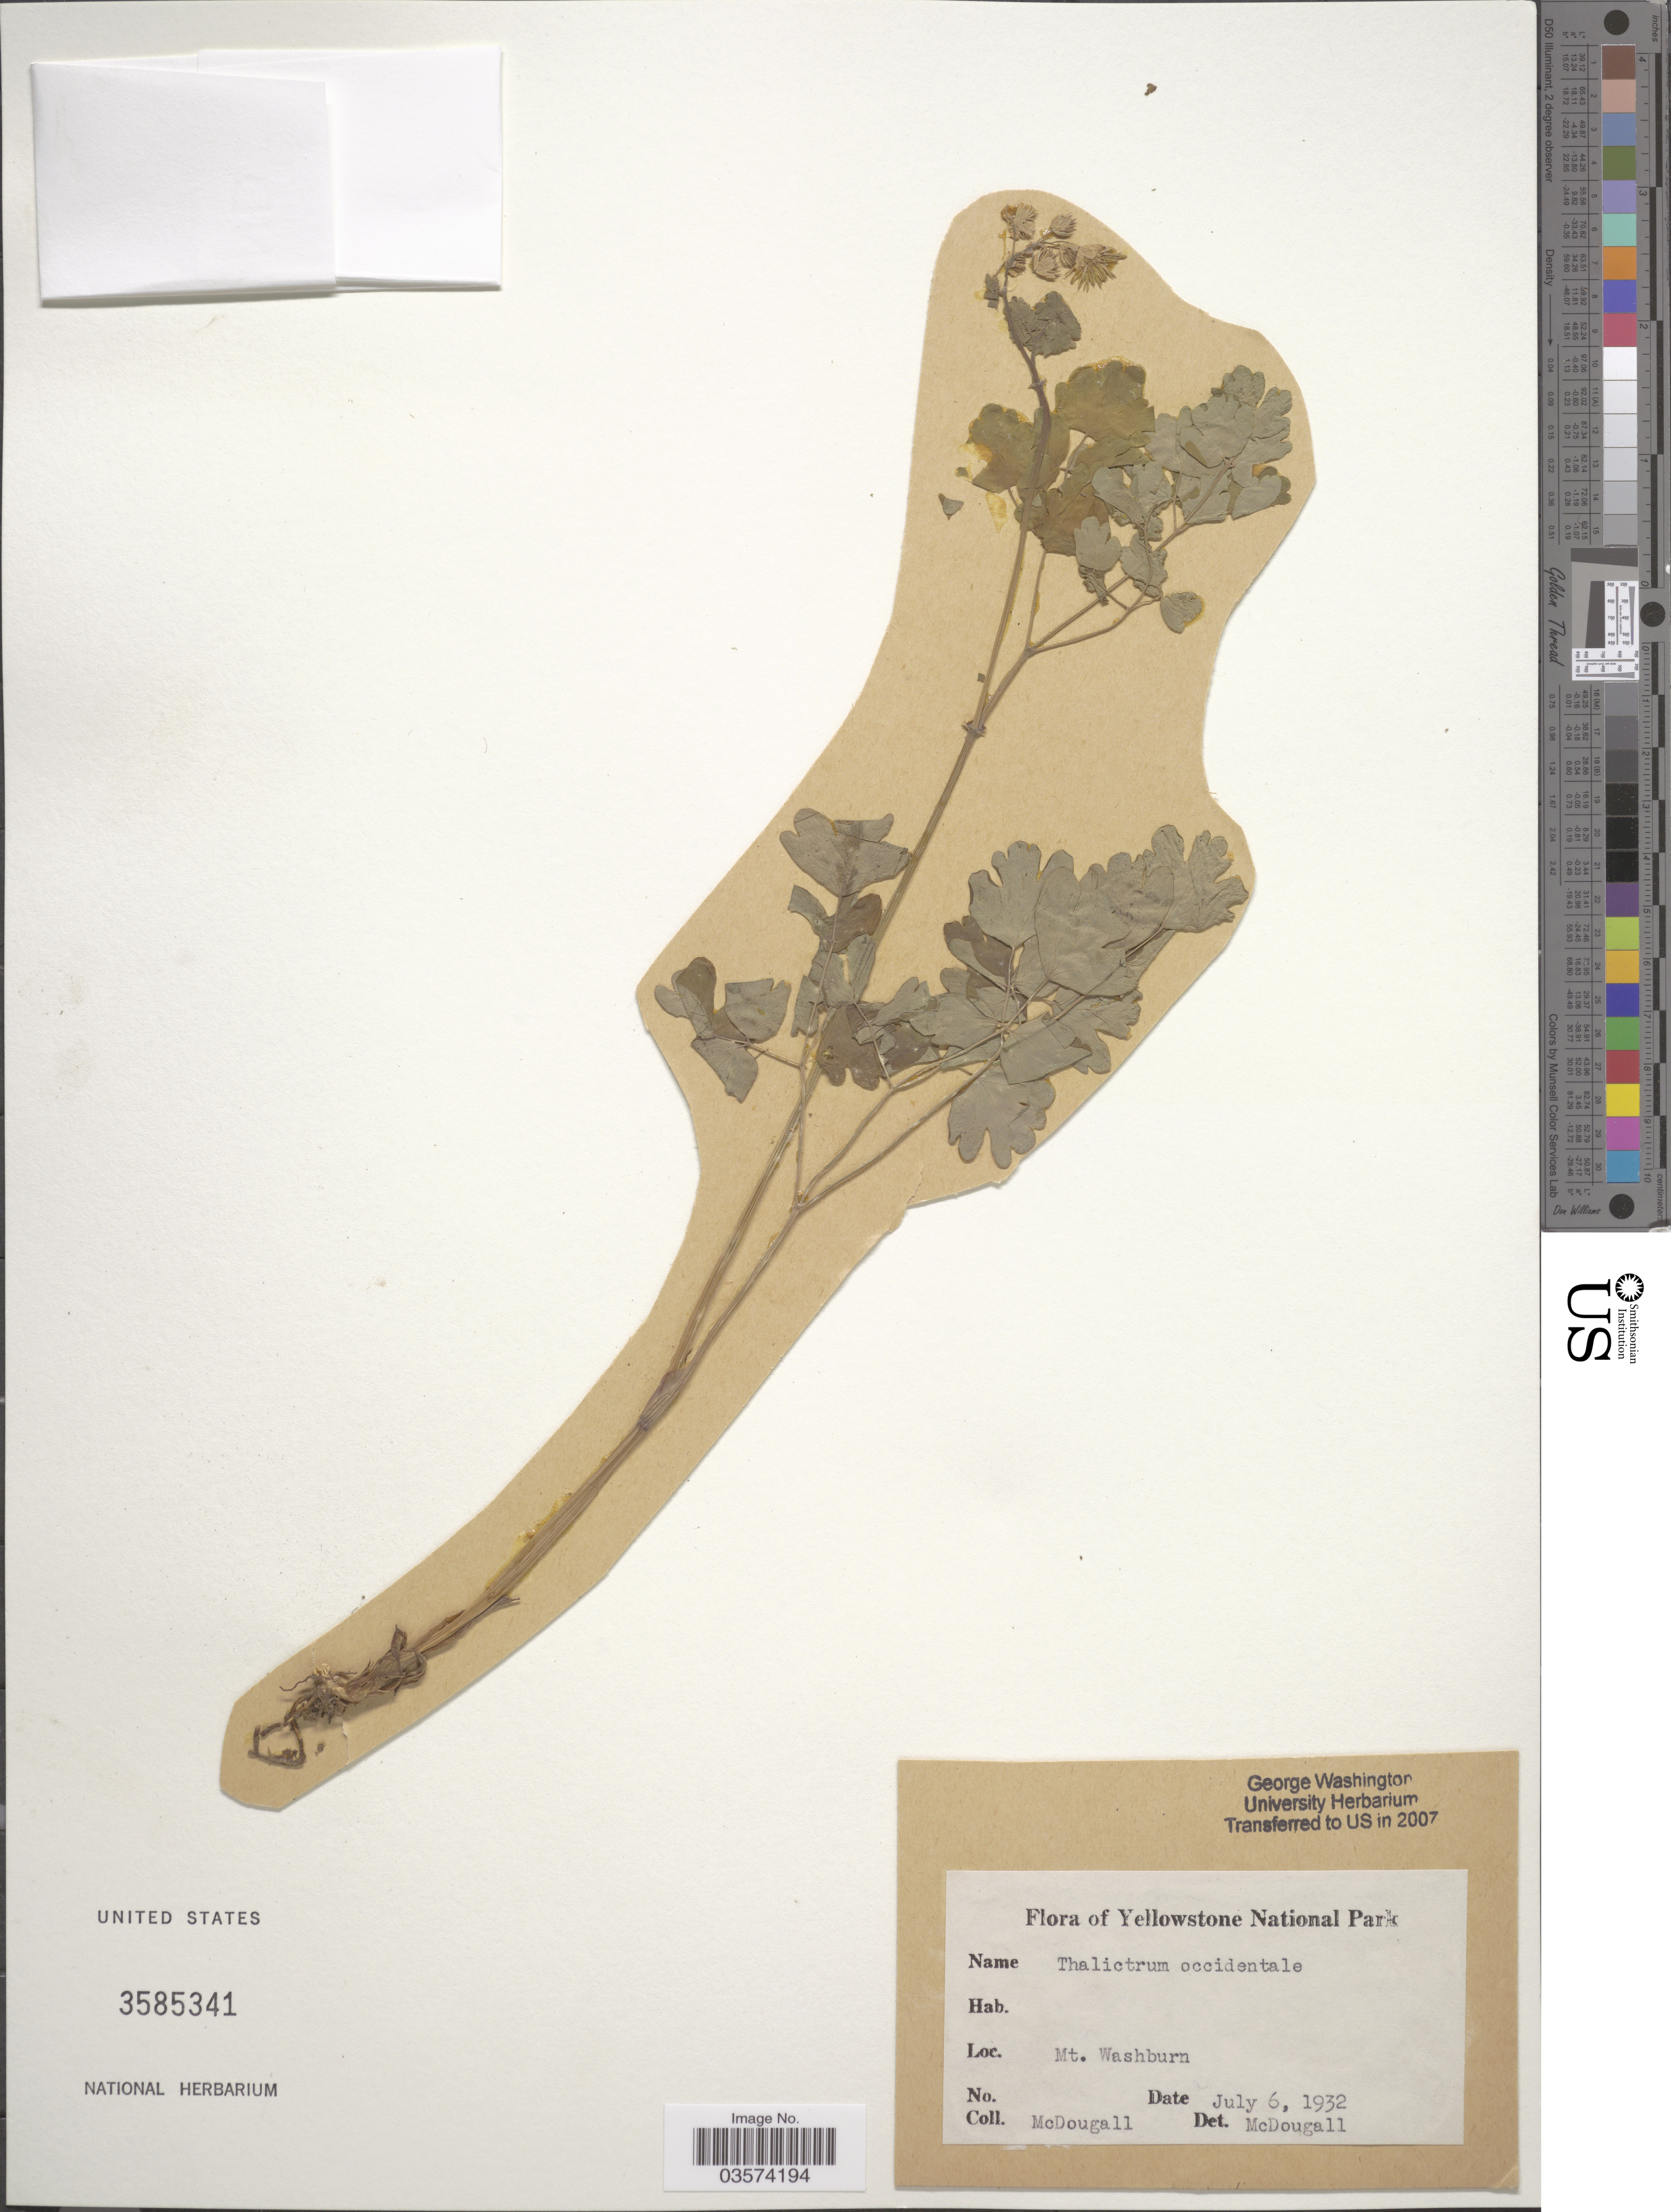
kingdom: Plantae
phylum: Tracheophyta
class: Magnoliopsida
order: Ranunculales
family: Ranunculaceae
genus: Thalictrum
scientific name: Thalictrum occidentale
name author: A. Gray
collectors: McDougall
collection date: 1932-07-06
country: United States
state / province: Wyoming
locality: Yellowstone National Park. Mt. Washburn.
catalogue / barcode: US 3585341